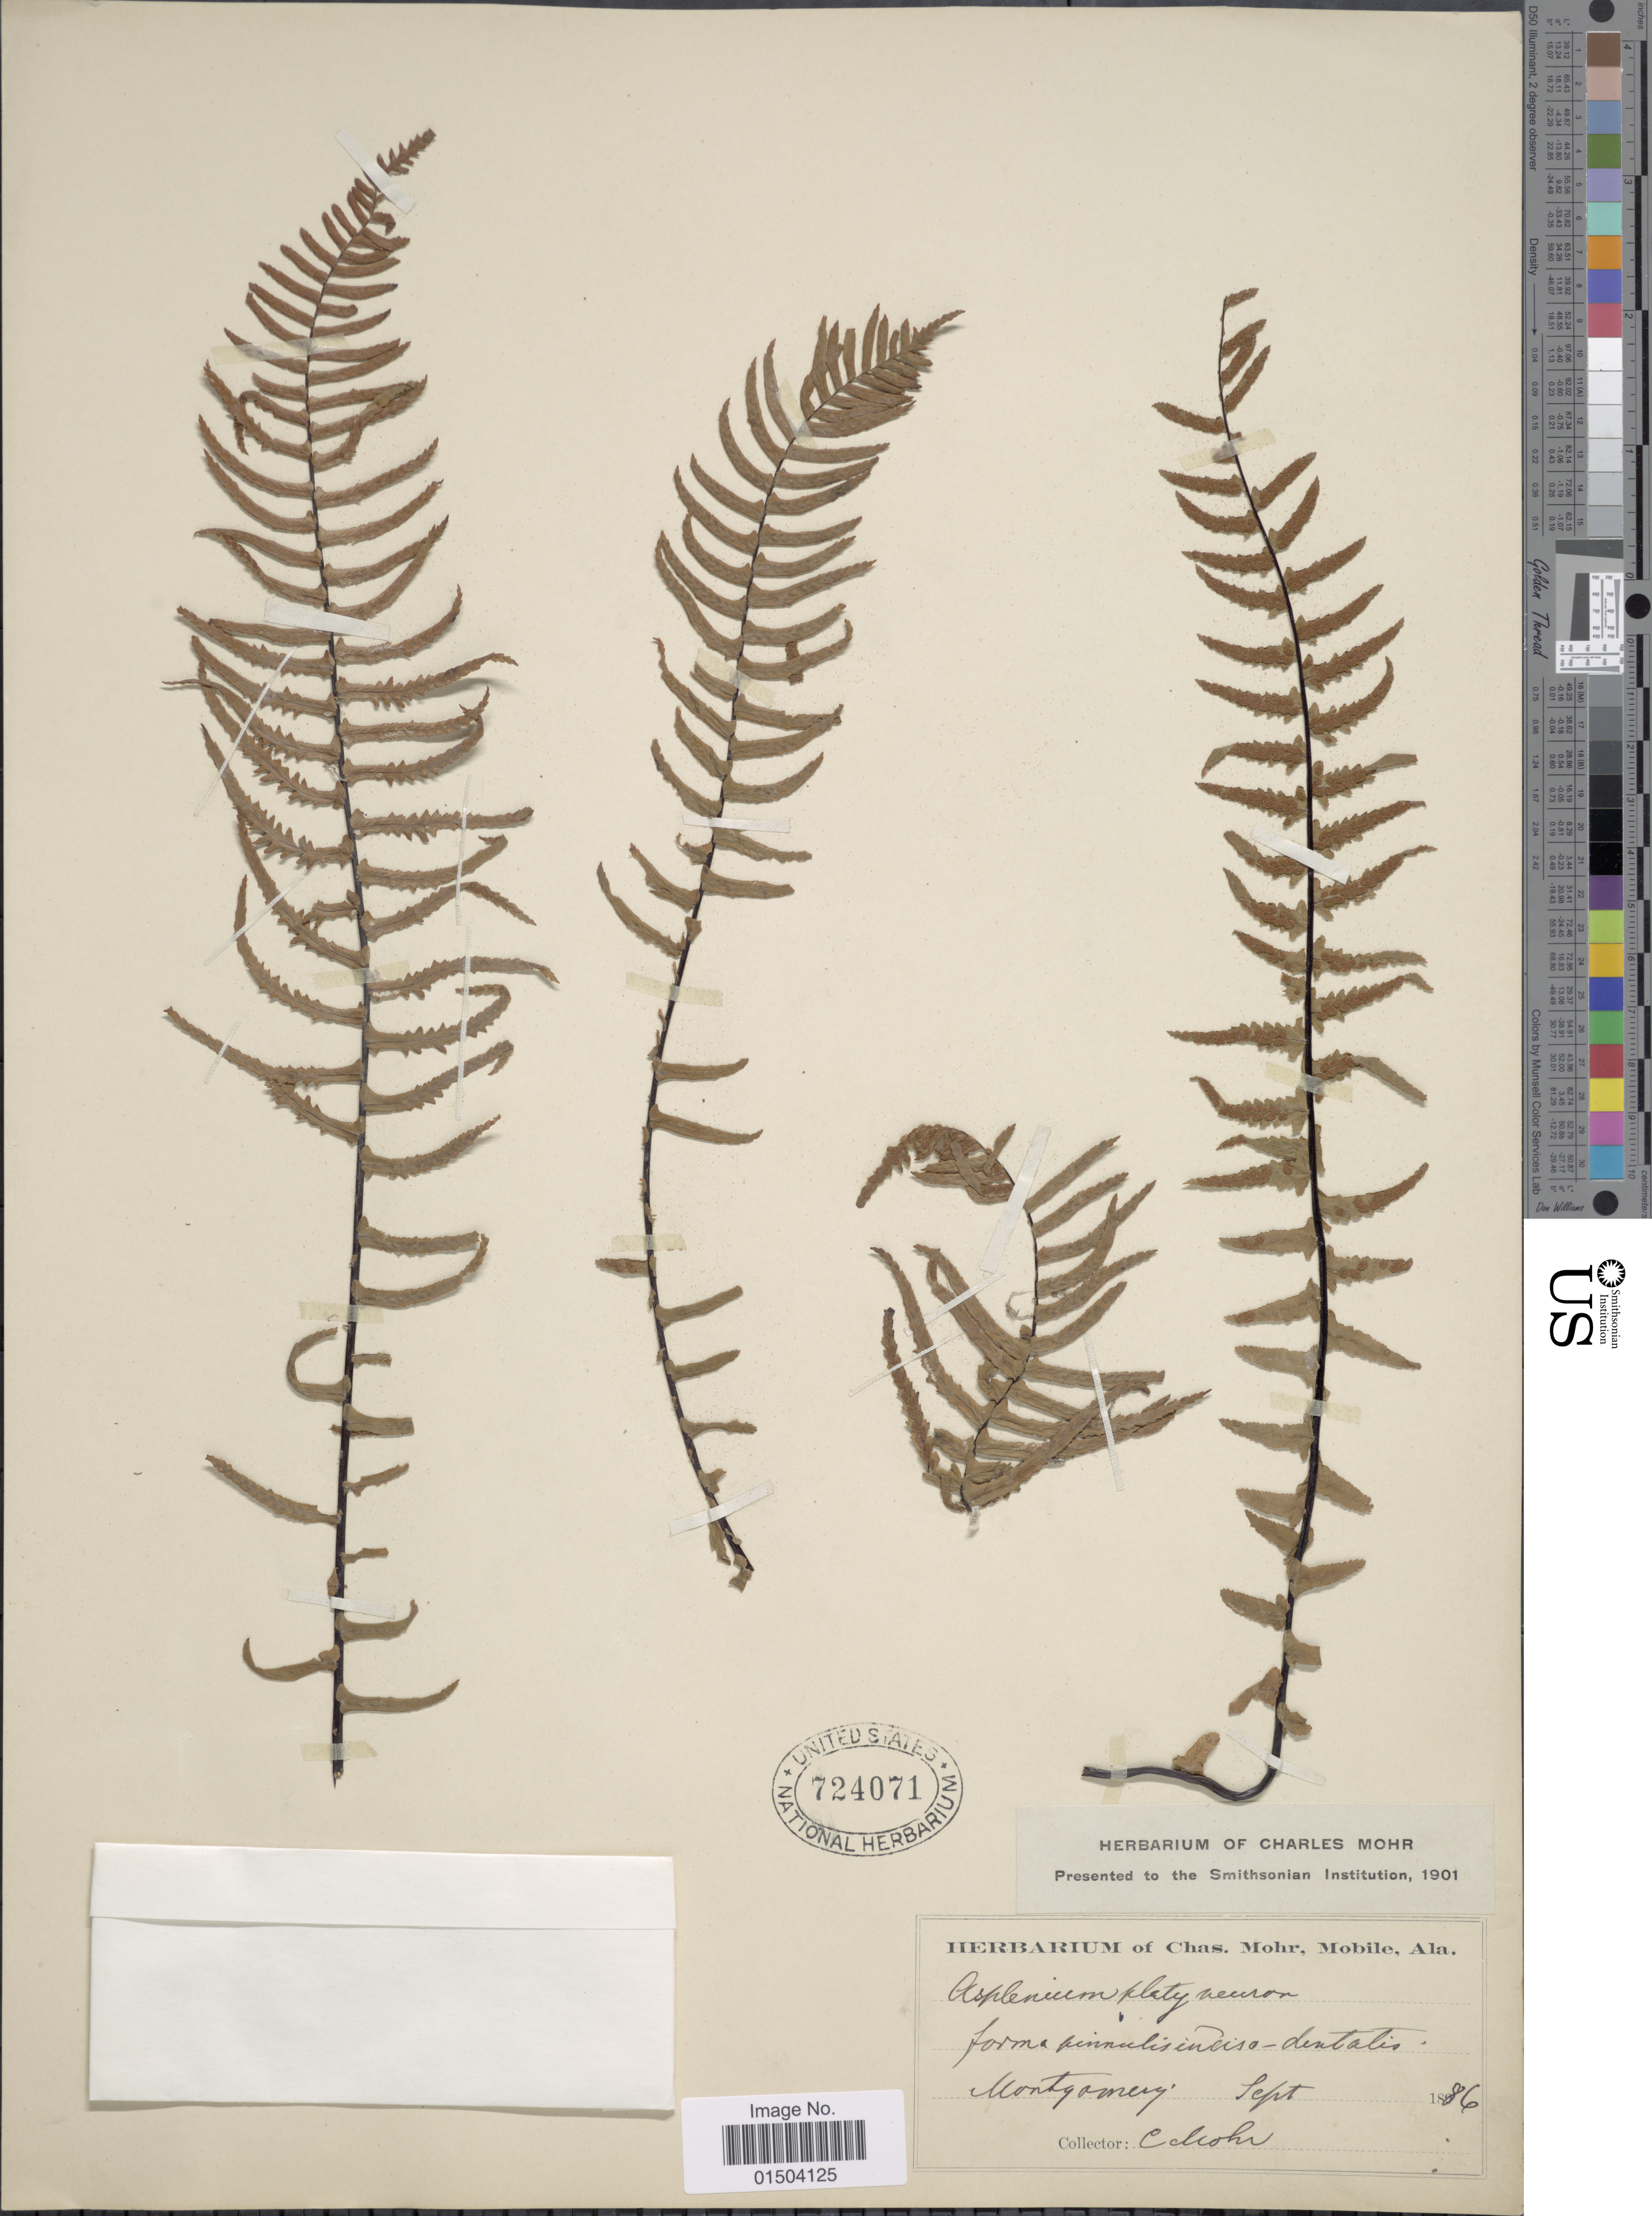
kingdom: Plantae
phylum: Tracheophyta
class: Polypodiopsida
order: Polypodiales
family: Aspleniaceae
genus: Asplenium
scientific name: Asplenium platyneuron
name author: (L.) Britton, Stearns & Poggenb.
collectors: C. T. Mohr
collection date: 1886-09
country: United States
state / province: Alabama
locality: Montgomery.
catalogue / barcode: US 724071